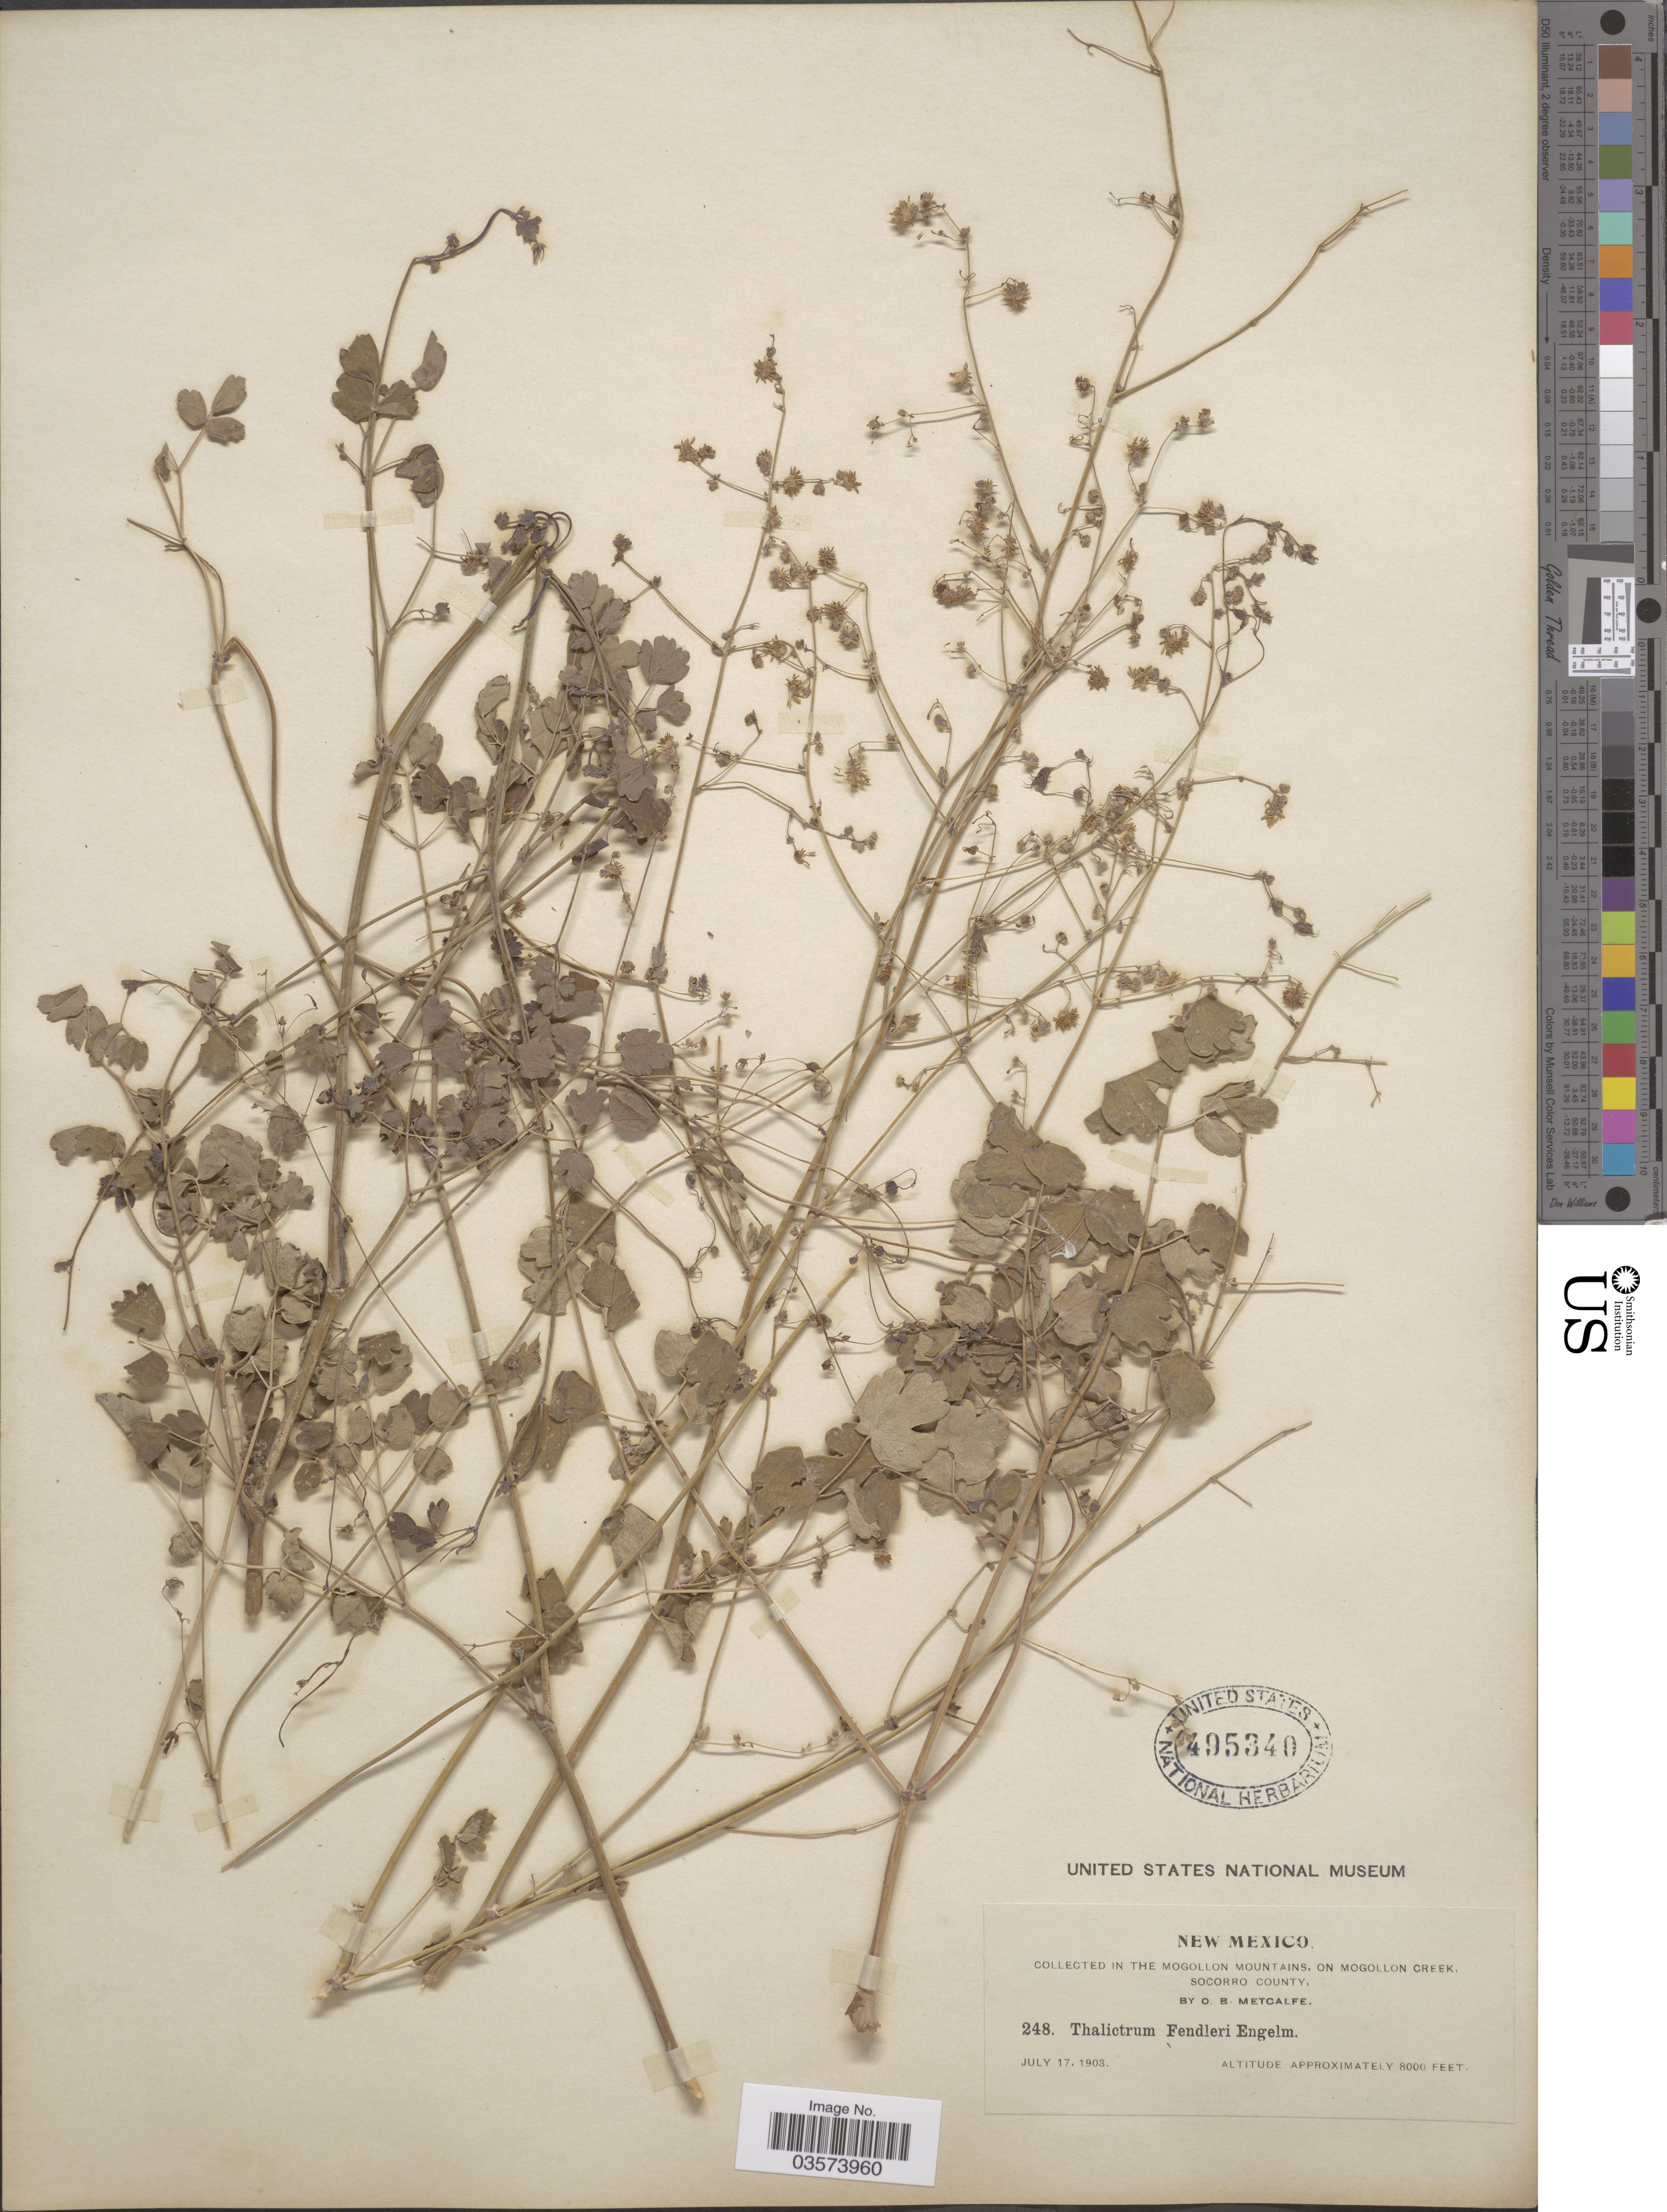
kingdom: Plantae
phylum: Tracheophyta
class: Magnoliopsida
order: Ranunculales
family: Ranunculaceae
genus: Thalictrum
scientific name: Thalictrum fendleri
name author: Engelm. ex A. Gray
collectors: O. B. Metcalfe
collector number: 248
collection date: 1903-07-17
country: United States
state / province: New Mexico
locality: The Mogollon Mountains, on Mogollon Creek, Socorro County.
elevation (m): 2438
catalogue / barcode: US 495340